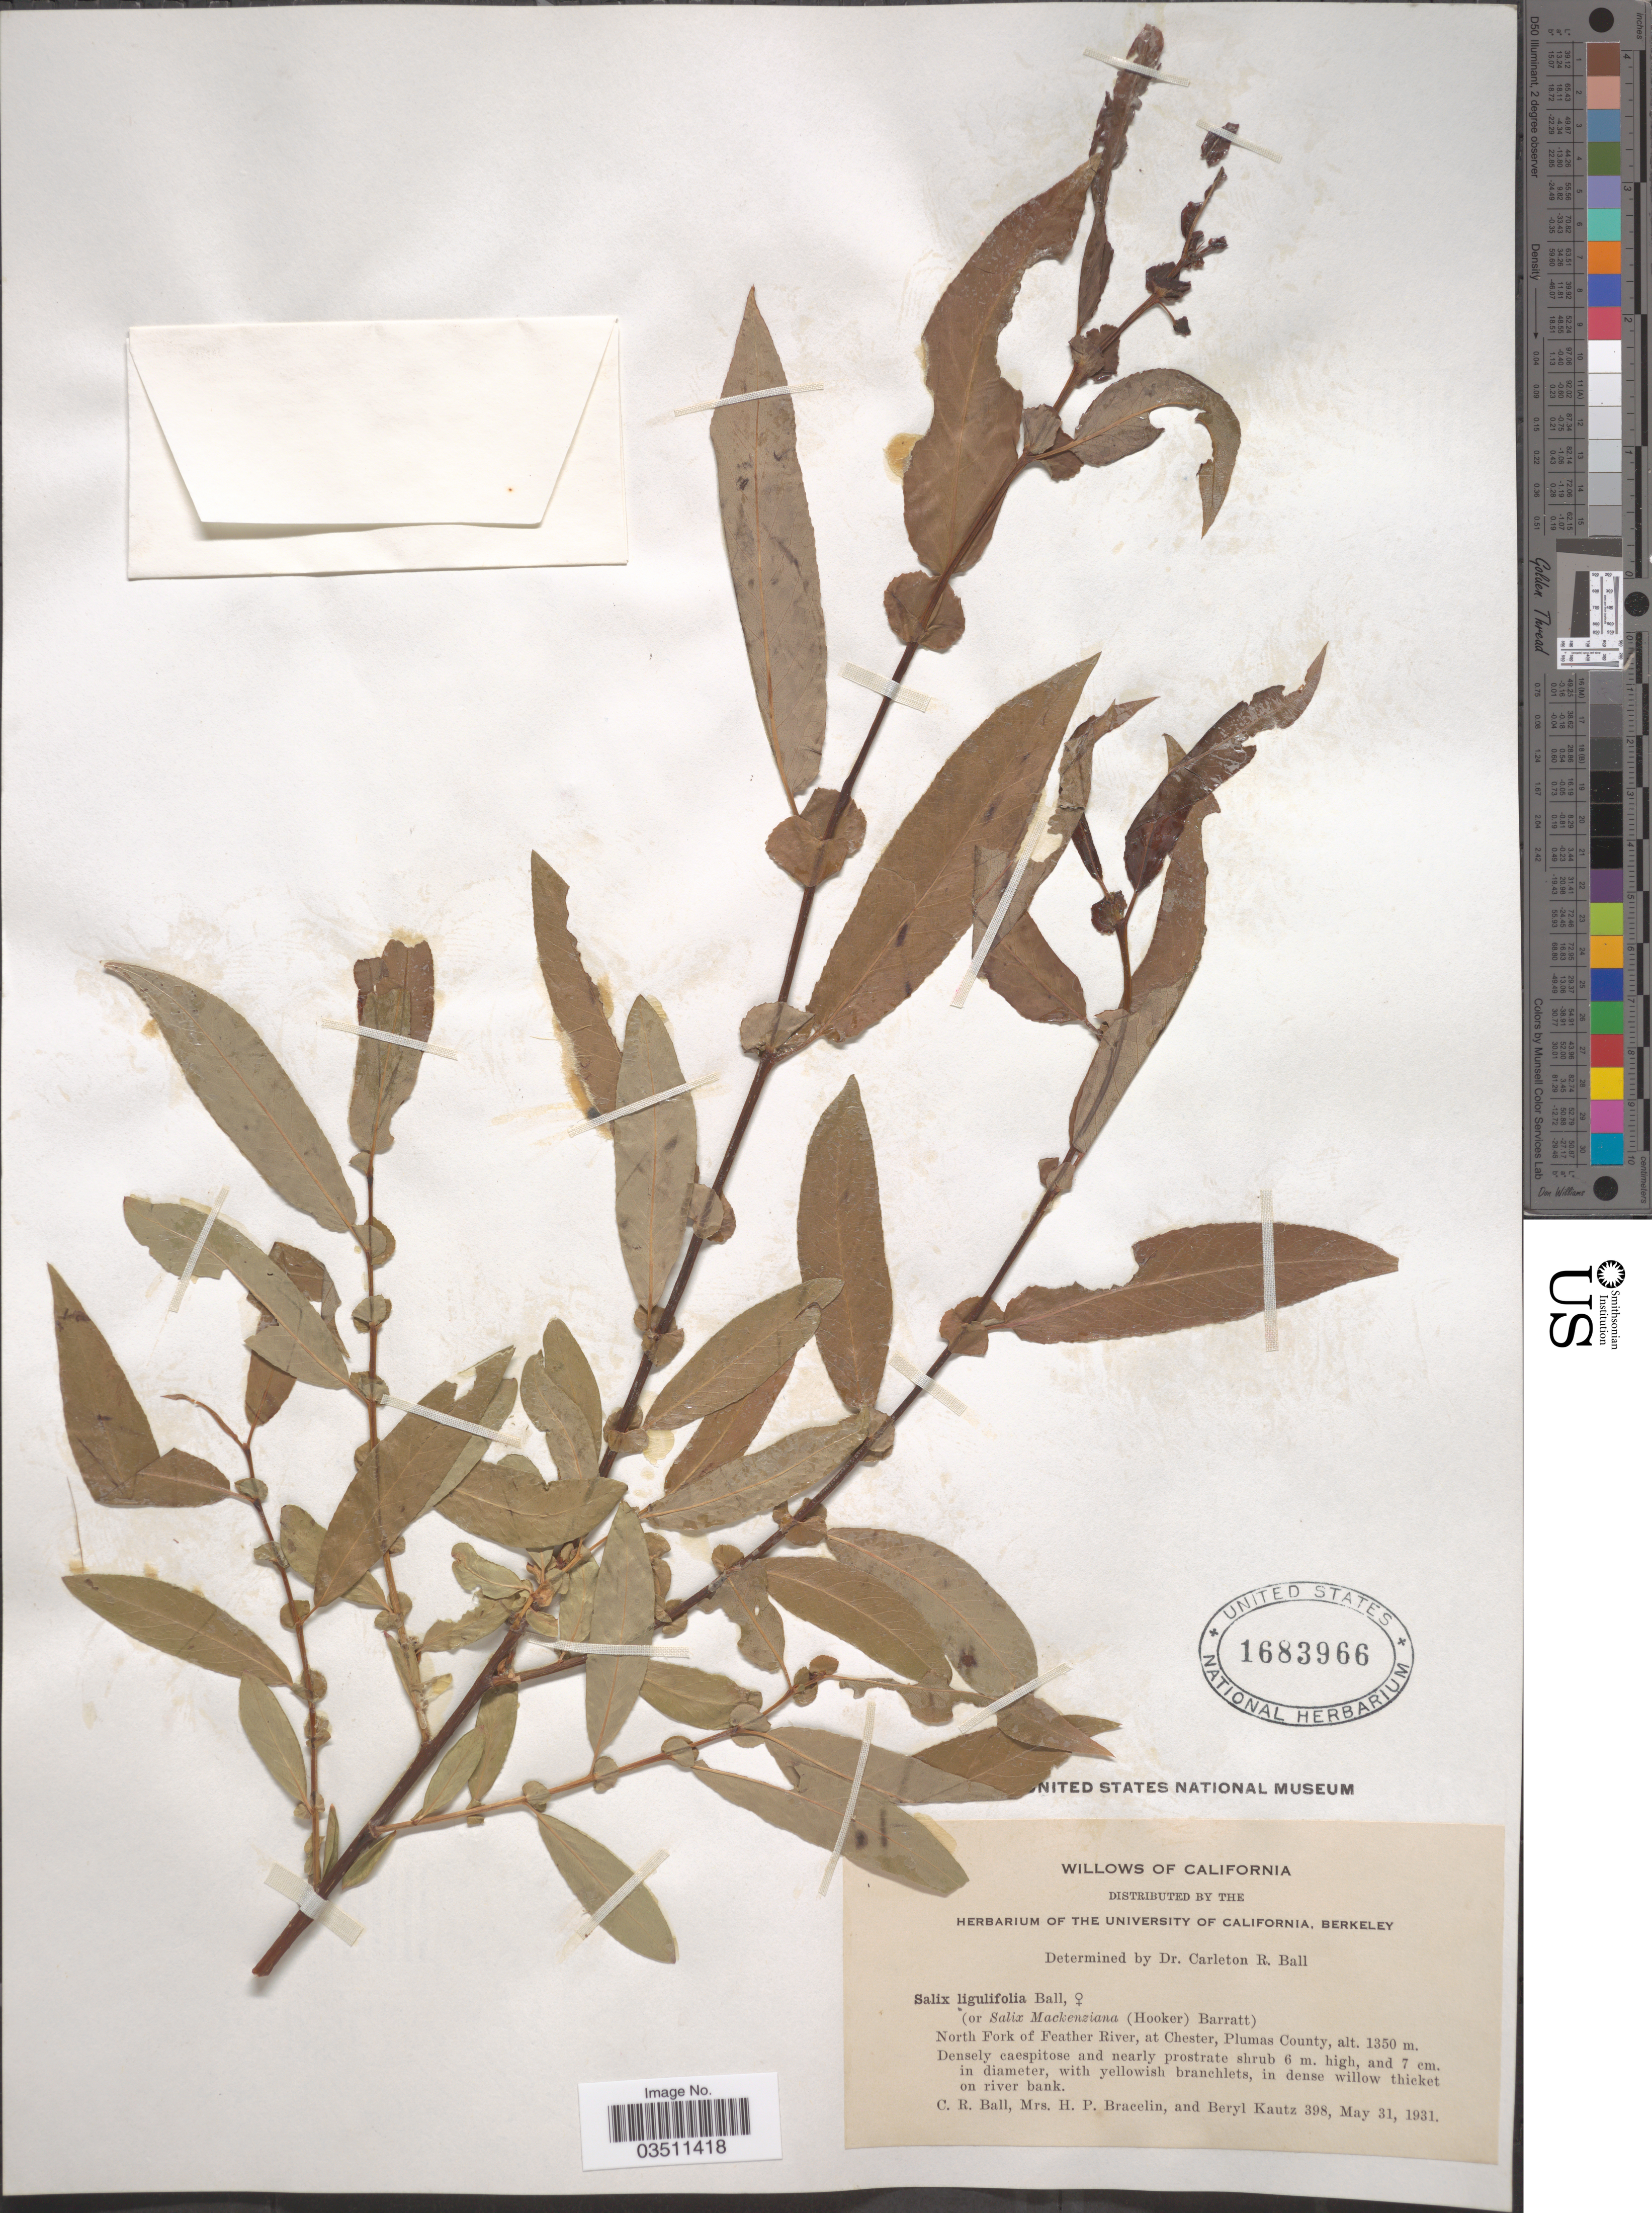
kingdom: Plantae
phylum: Tracheophyta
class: Magnoliopsida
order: Malpighiales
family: Salicaceae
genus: Salix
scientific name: Salix ligulifolia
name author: (C.R. Ball) C.R. Ball ex C.K. Schneid.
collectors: C. R. Ball, H. Bracelin & B. Kautz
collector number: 398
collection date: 1931-05-31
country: United States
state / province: California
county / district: Plumas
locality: North Fork of Feather River, at Chester, Plumas County.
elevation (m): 1350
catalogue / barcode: US 1683966